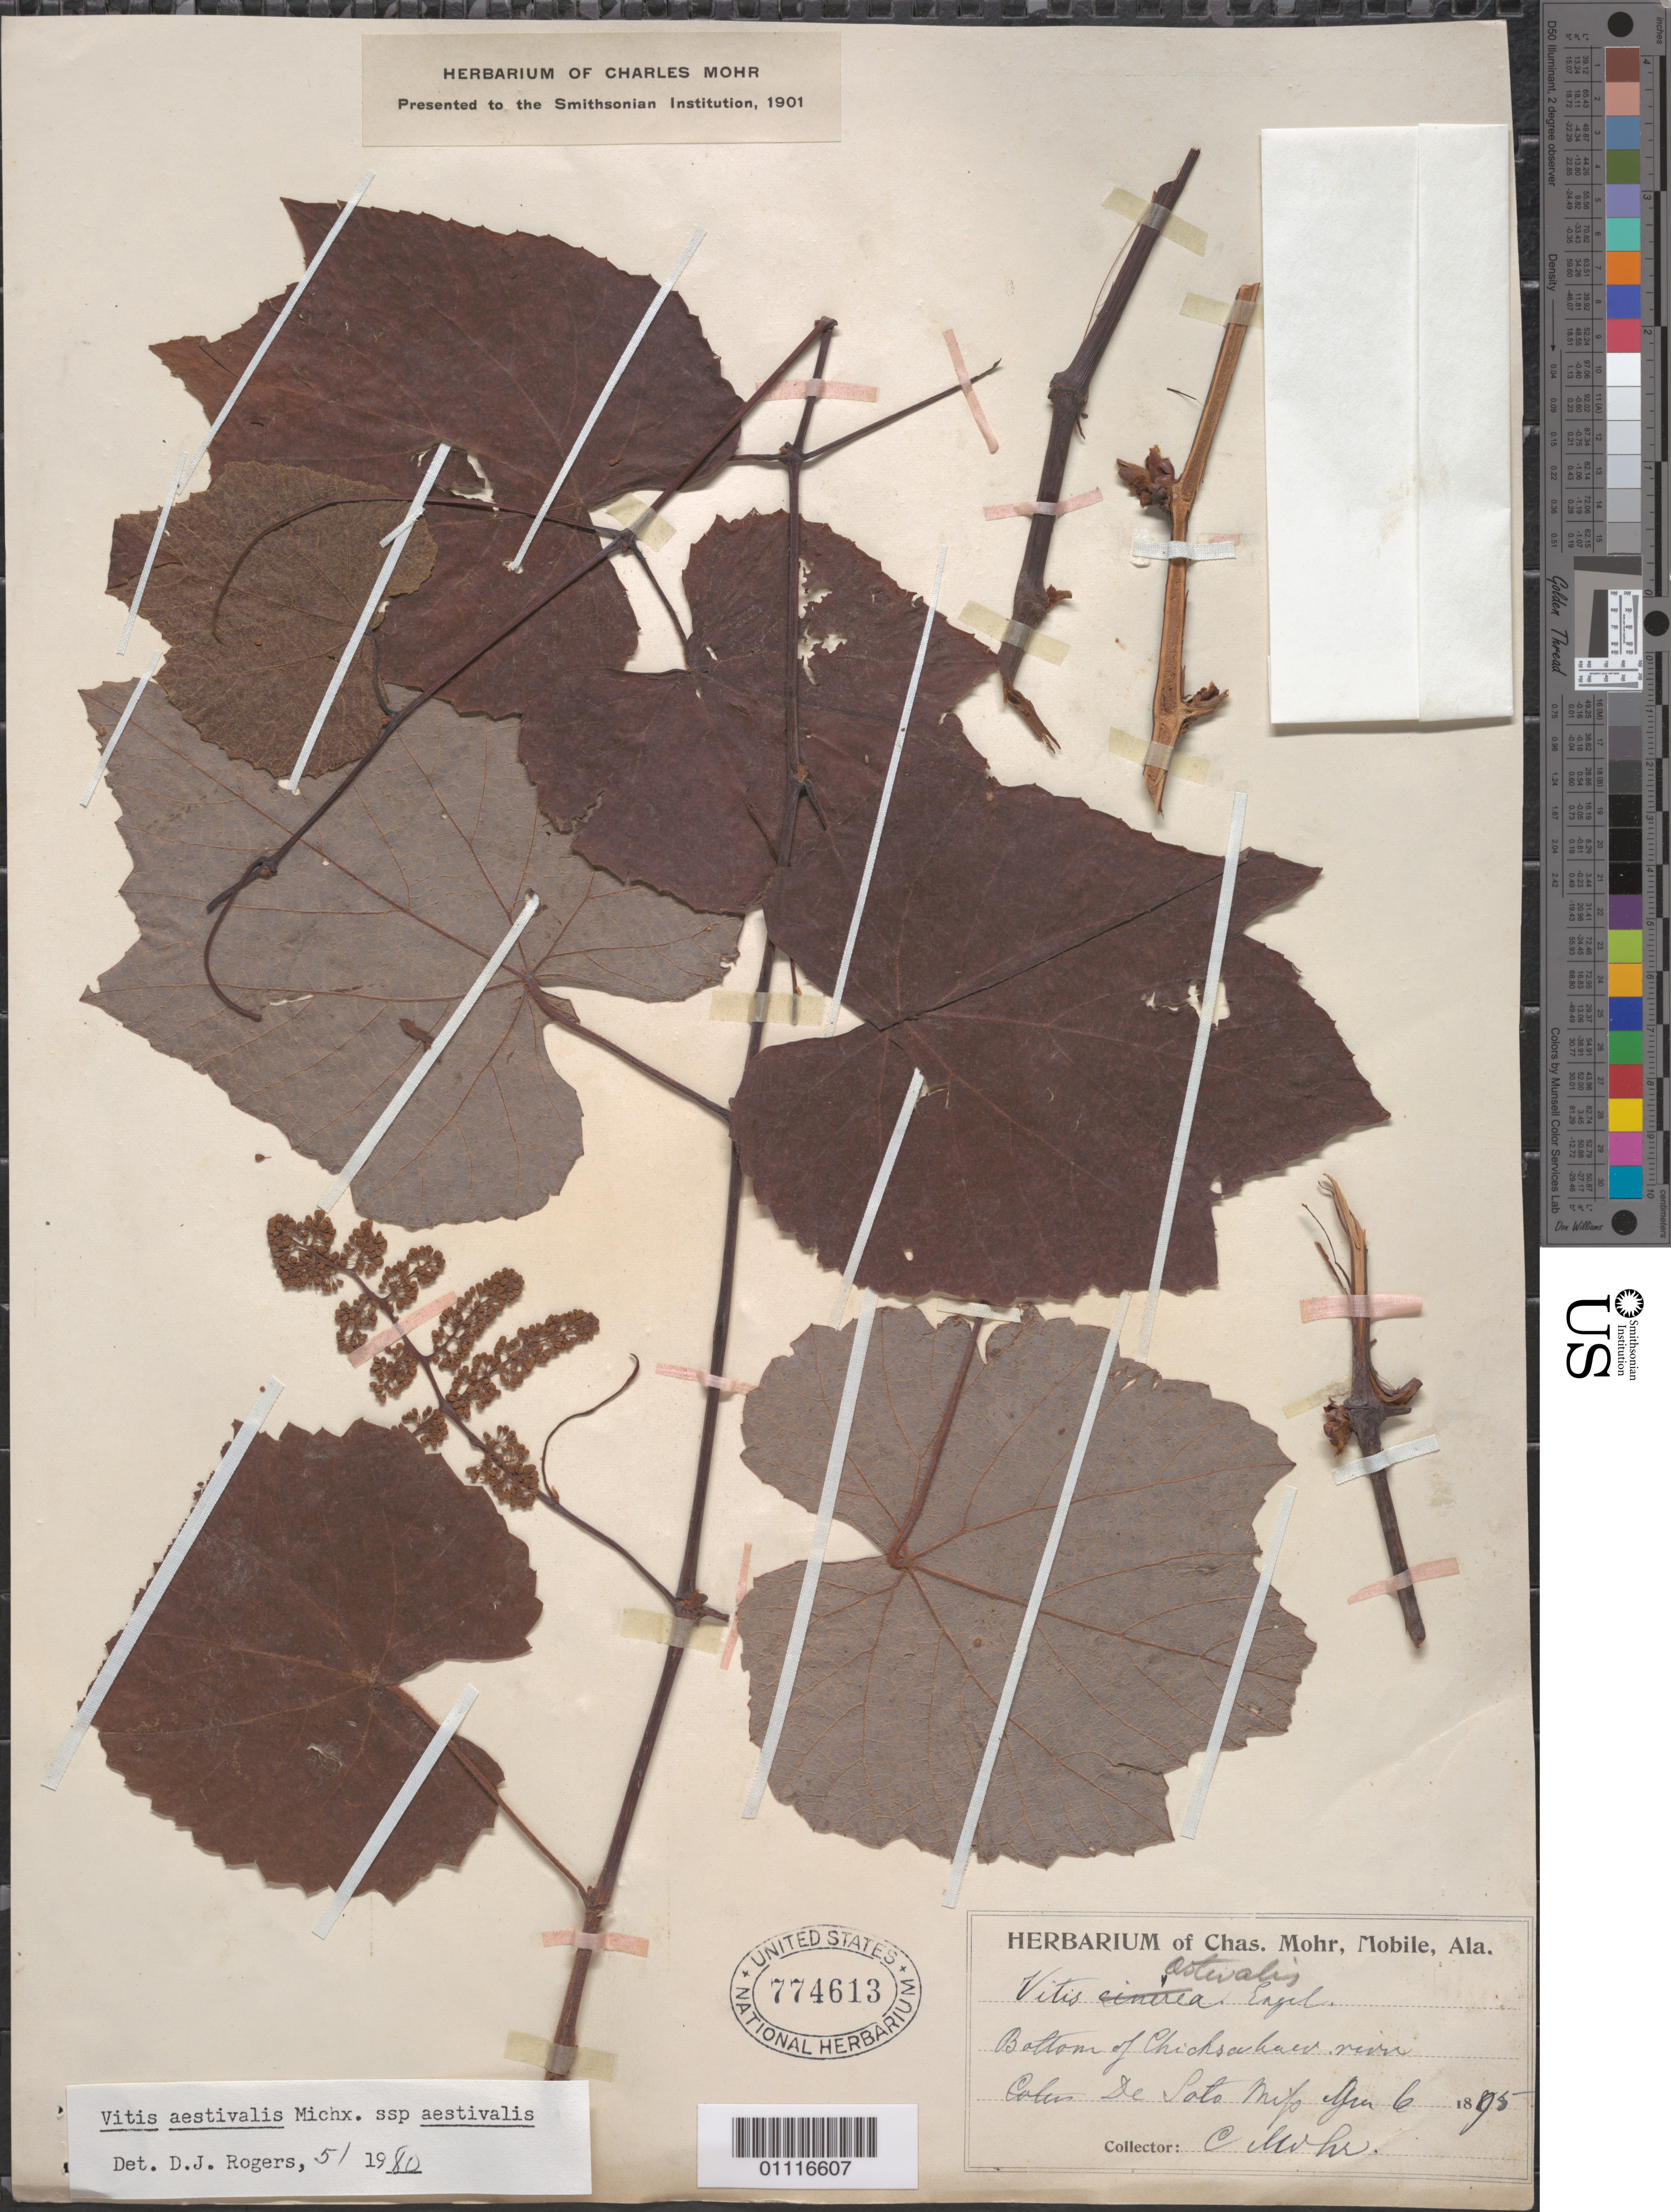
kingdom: Plantae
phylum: Tracheophyta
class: Magnoliopsida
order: Vitales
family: Vitaceae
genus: Vitis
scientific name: Vitis aestivalis subsp. aestivalis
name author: Michx.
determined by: Rogers, D. J.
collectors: C. T. Mohr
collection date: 1895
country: United States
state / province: Alabama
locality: Mobile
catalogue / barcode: US 774613